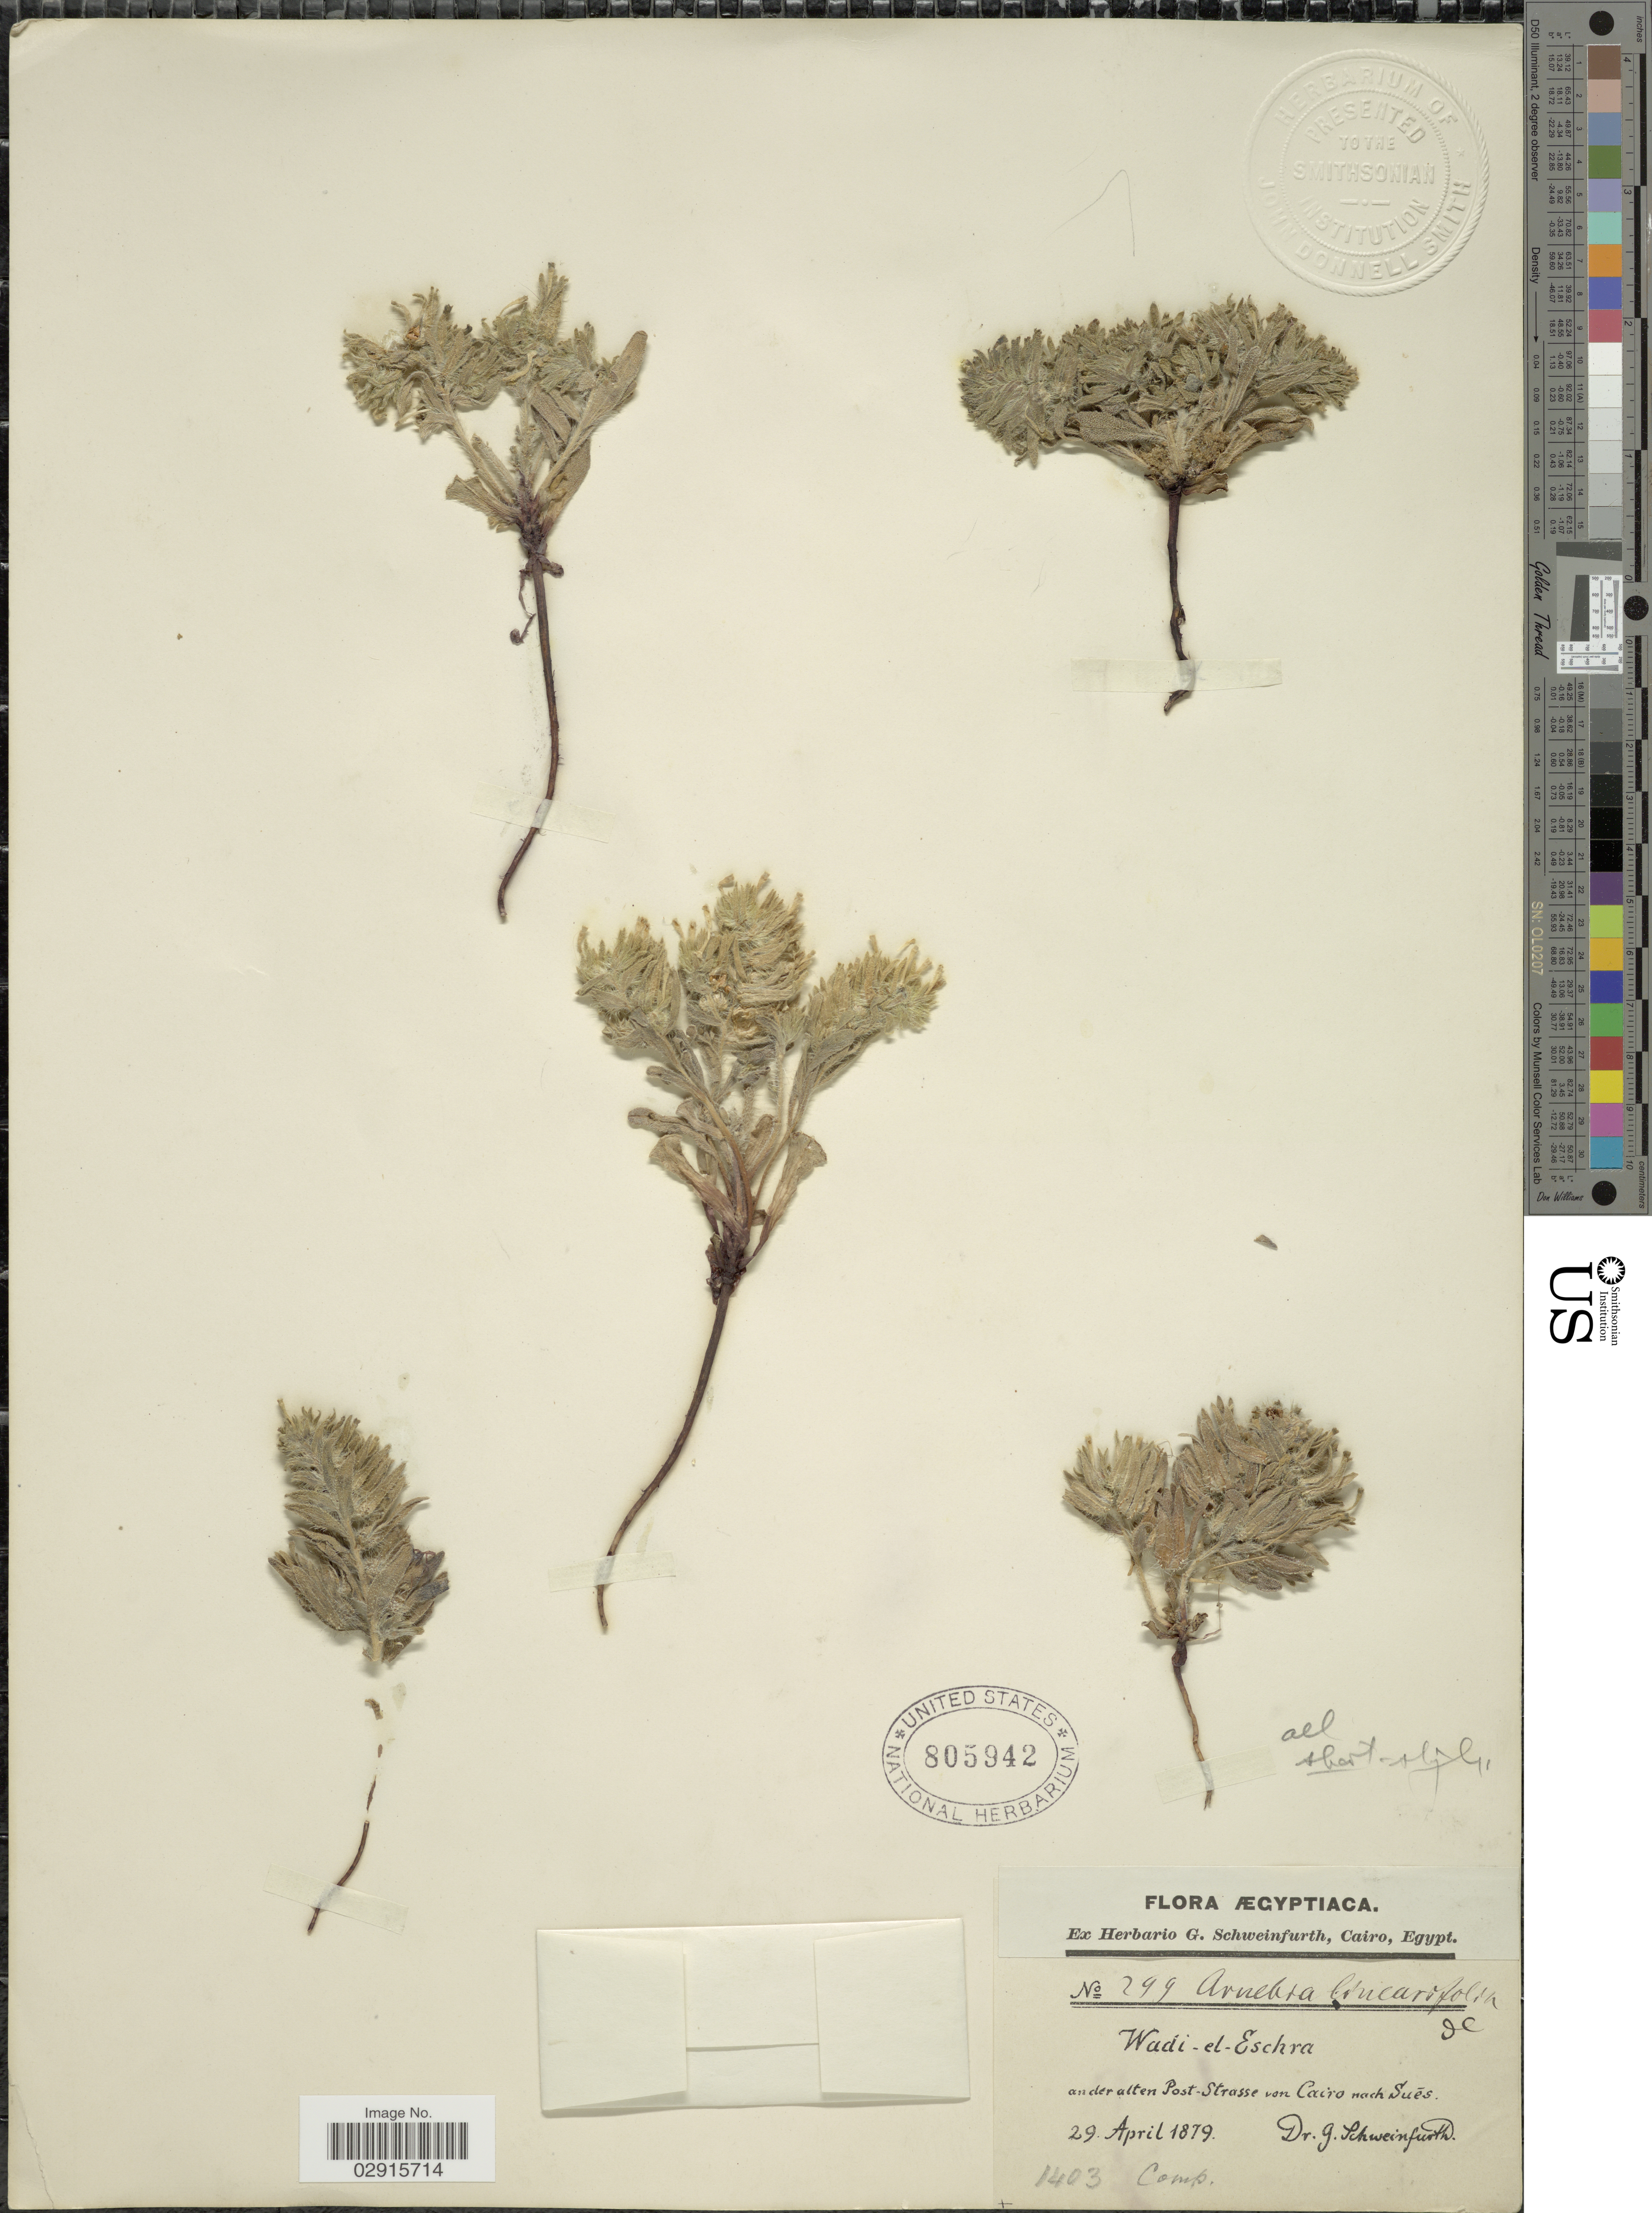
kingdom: Plantae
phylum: Tracheophyta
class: Magnoliopsida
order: Boraginales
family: Boraginaceae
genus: Arnebia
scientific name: Arnebia linearifolia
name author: A. DC.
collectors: G. A. Schweinfurth (herbarium)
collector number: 299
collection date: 1879-04-29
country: Egypt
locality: Ægyptiaca. Wadi-el-Eschra. Ander alten Post-Strasse von Cairo nach Sues.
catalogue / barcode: US 805942